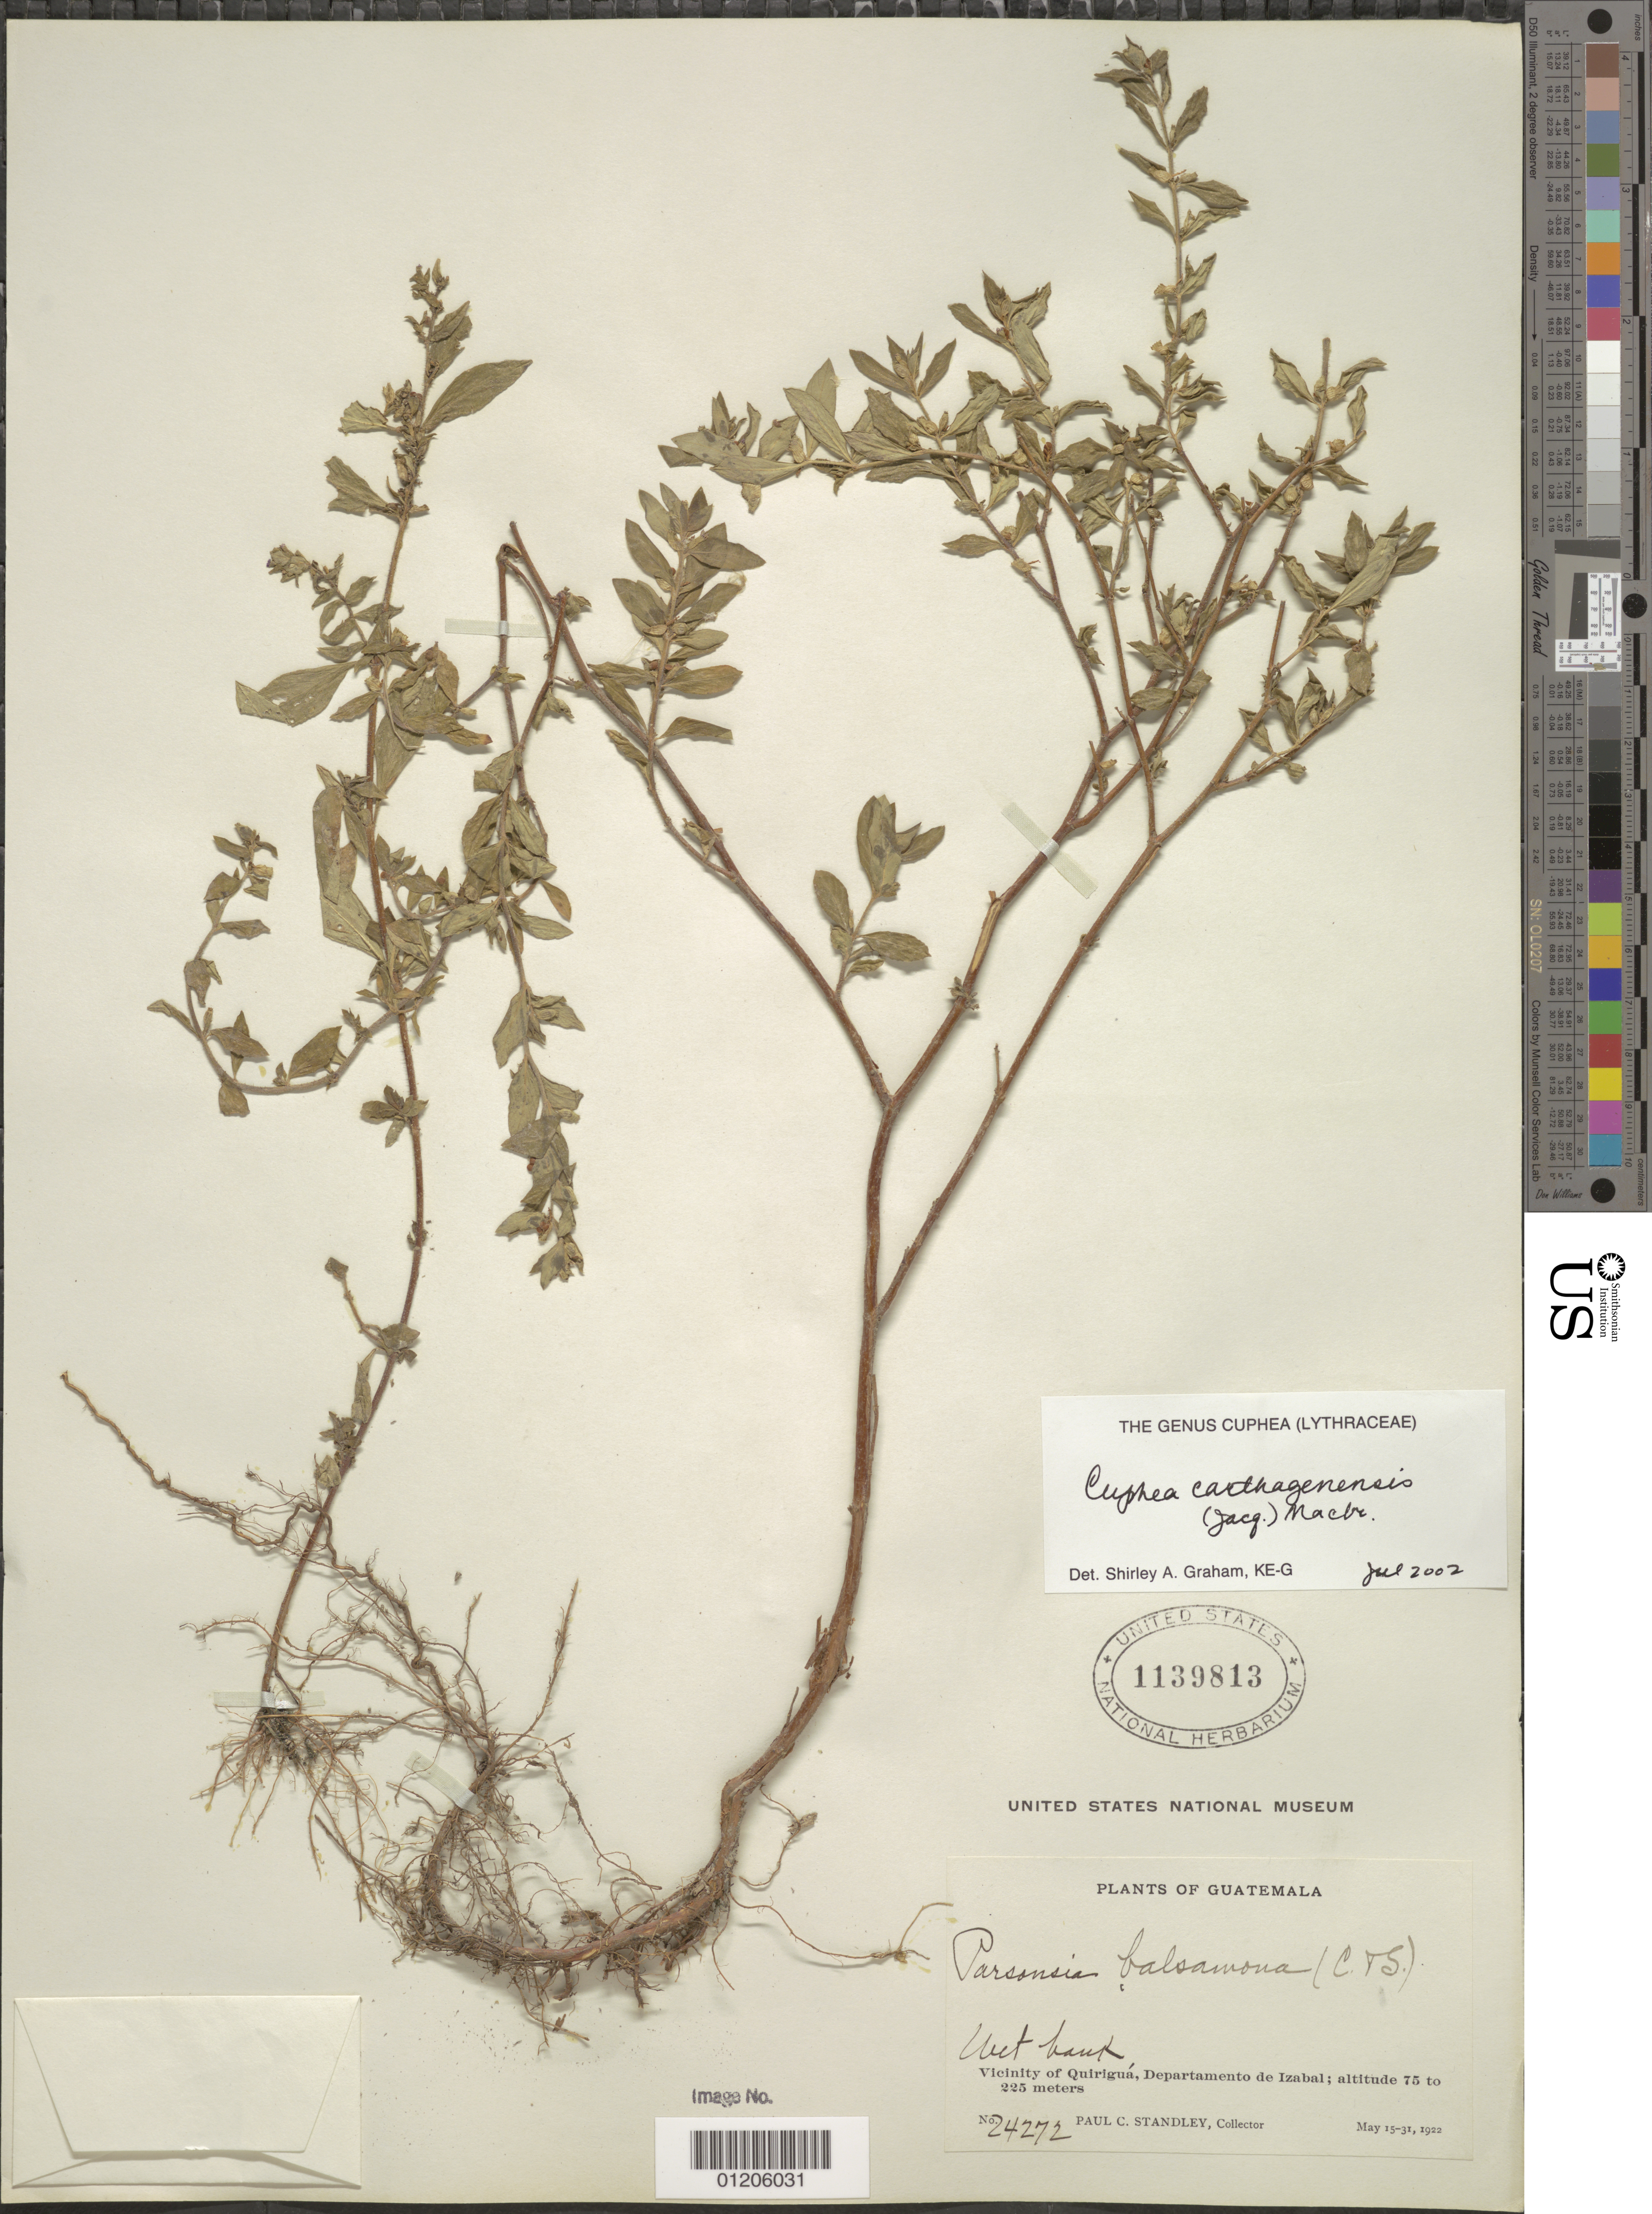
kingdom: Plantae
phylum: Tracheophyta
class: Magnoliopsida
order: Myrtales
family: Lythraceae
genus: Cuphea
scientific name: Cuphea carthagenensis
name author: (Jacq.) J.F. Macbr.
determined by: Graham, S.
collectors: P. C. Standley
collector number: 24272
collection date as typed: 15 May 1922 to 31 Mar 1922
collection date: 1922-03-31/1922-05-15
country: Guatemala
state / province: Izabal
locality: Vicinity of Quiriguá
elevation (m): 75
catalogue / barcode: US 1139813